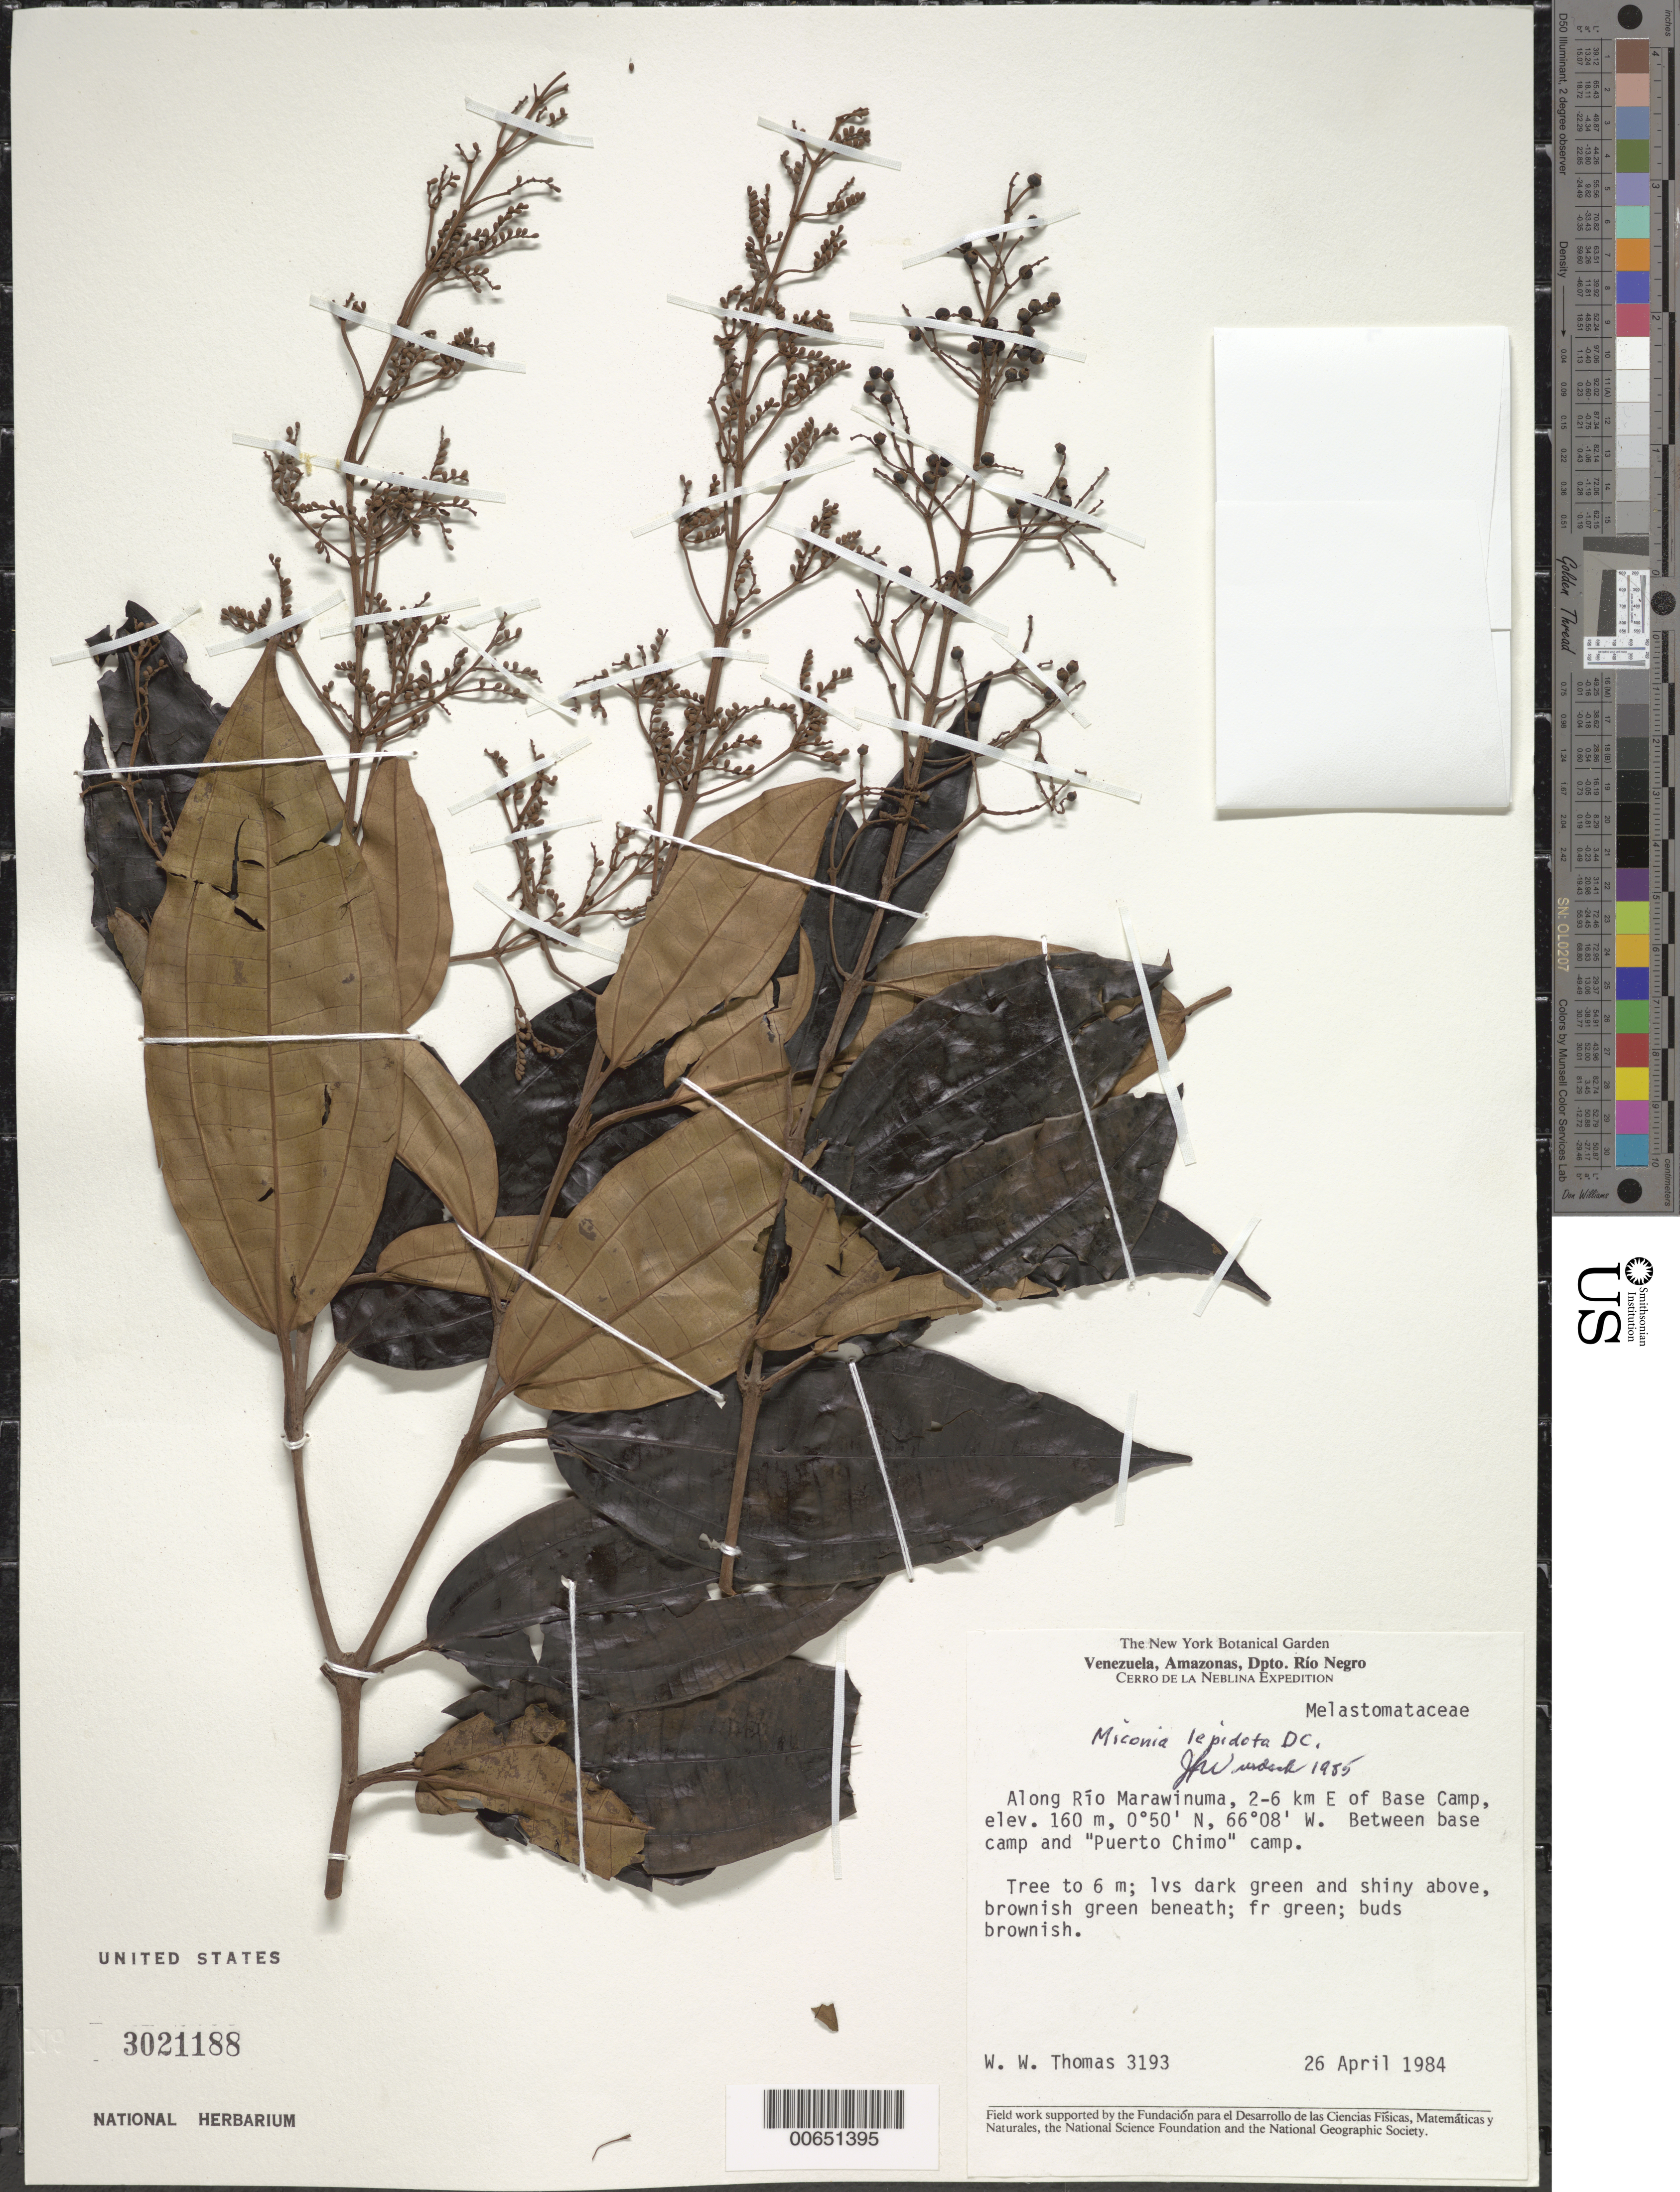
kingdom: Plantae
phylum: Tracheophyta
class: Magnoliopsida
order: Myrtales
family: Melastomataceae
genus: Miconia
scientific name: Miconia lepidota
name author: Schrank & Mart. ex DC.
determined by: Wurdack, John J., (US), US (UNITED STATES)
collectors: W. W. Thomas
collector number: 3193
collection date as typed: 26-Apr-84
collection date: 1984-04-26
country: Venezuela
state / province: Amazonas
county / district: Río Negro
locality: Río Mawarinuma, 2-6 km E of Base Camp, between base camp and "Puerto Chimo" camp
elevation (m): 160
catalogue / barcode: US 3021188